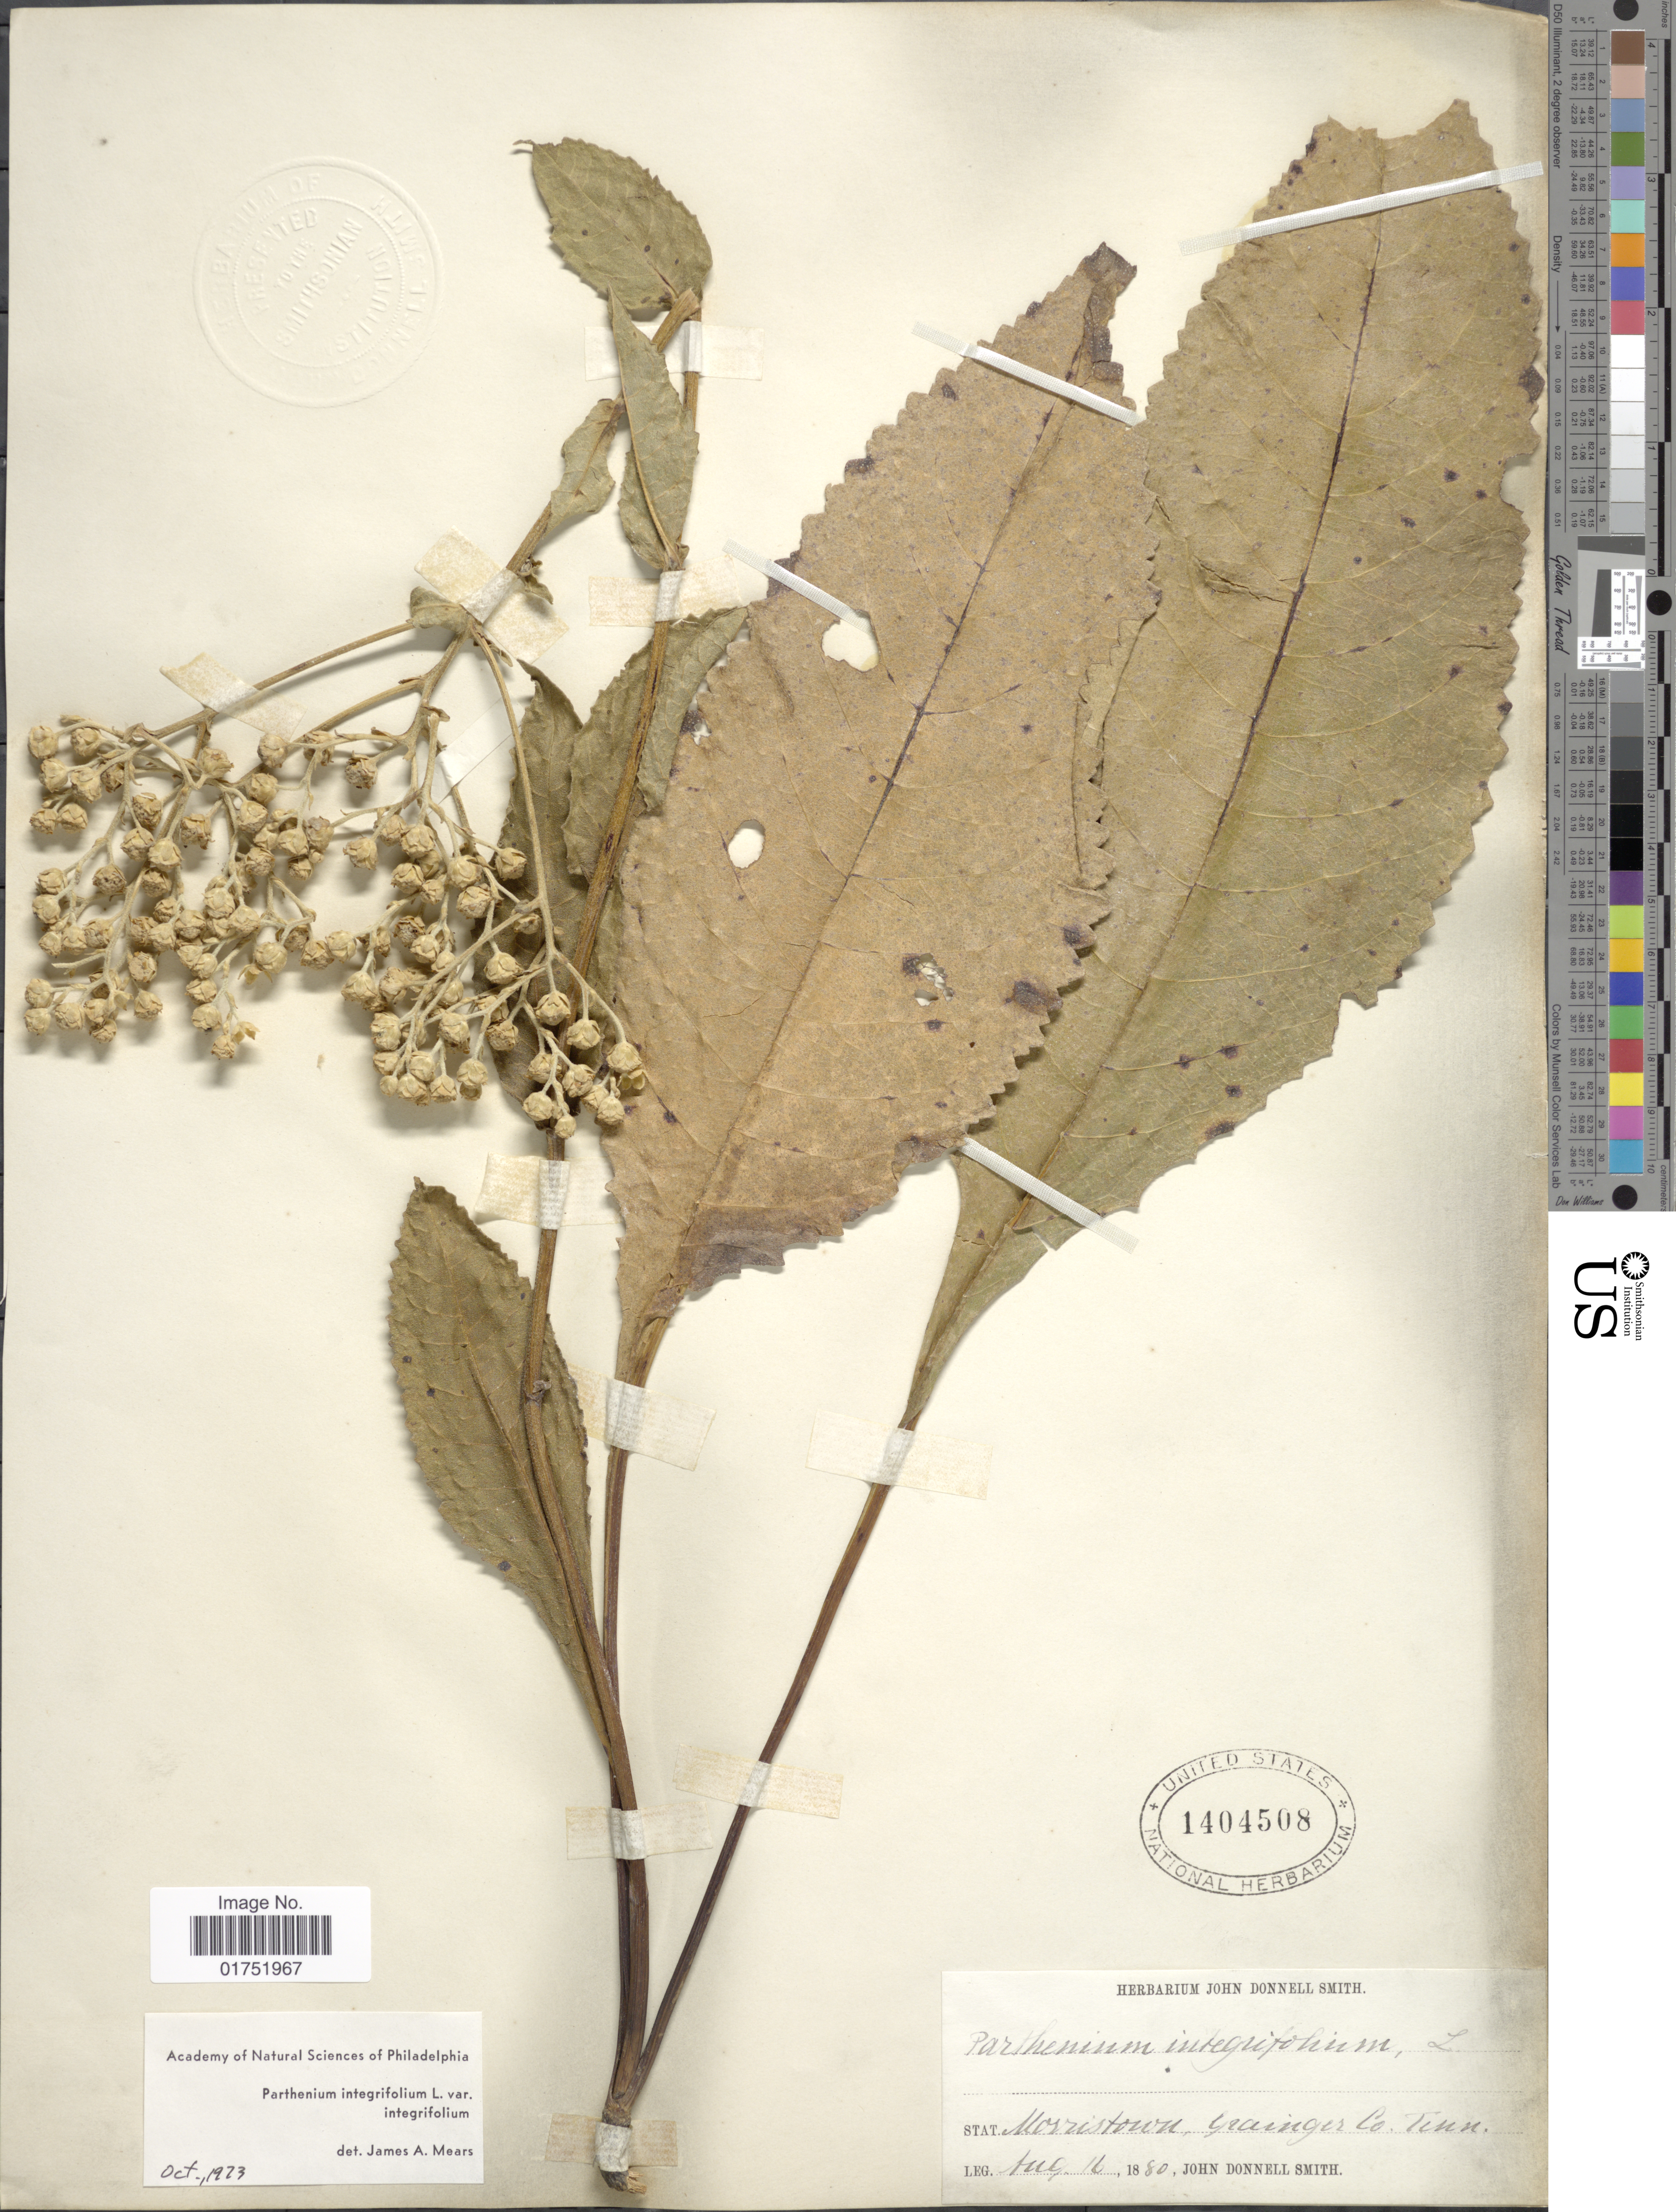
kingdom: Plantae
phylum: Tracheophyta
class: Magnoliopsida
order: Asterales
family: Asteraceae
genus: Parthenium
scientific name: Parthenium integrifolium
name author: L.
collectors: J. Donnell Smith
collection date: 1880-08-16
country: United States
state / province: Tennessee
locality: Morristown, Grainger Co., Tenn.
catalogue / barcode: US 1404508